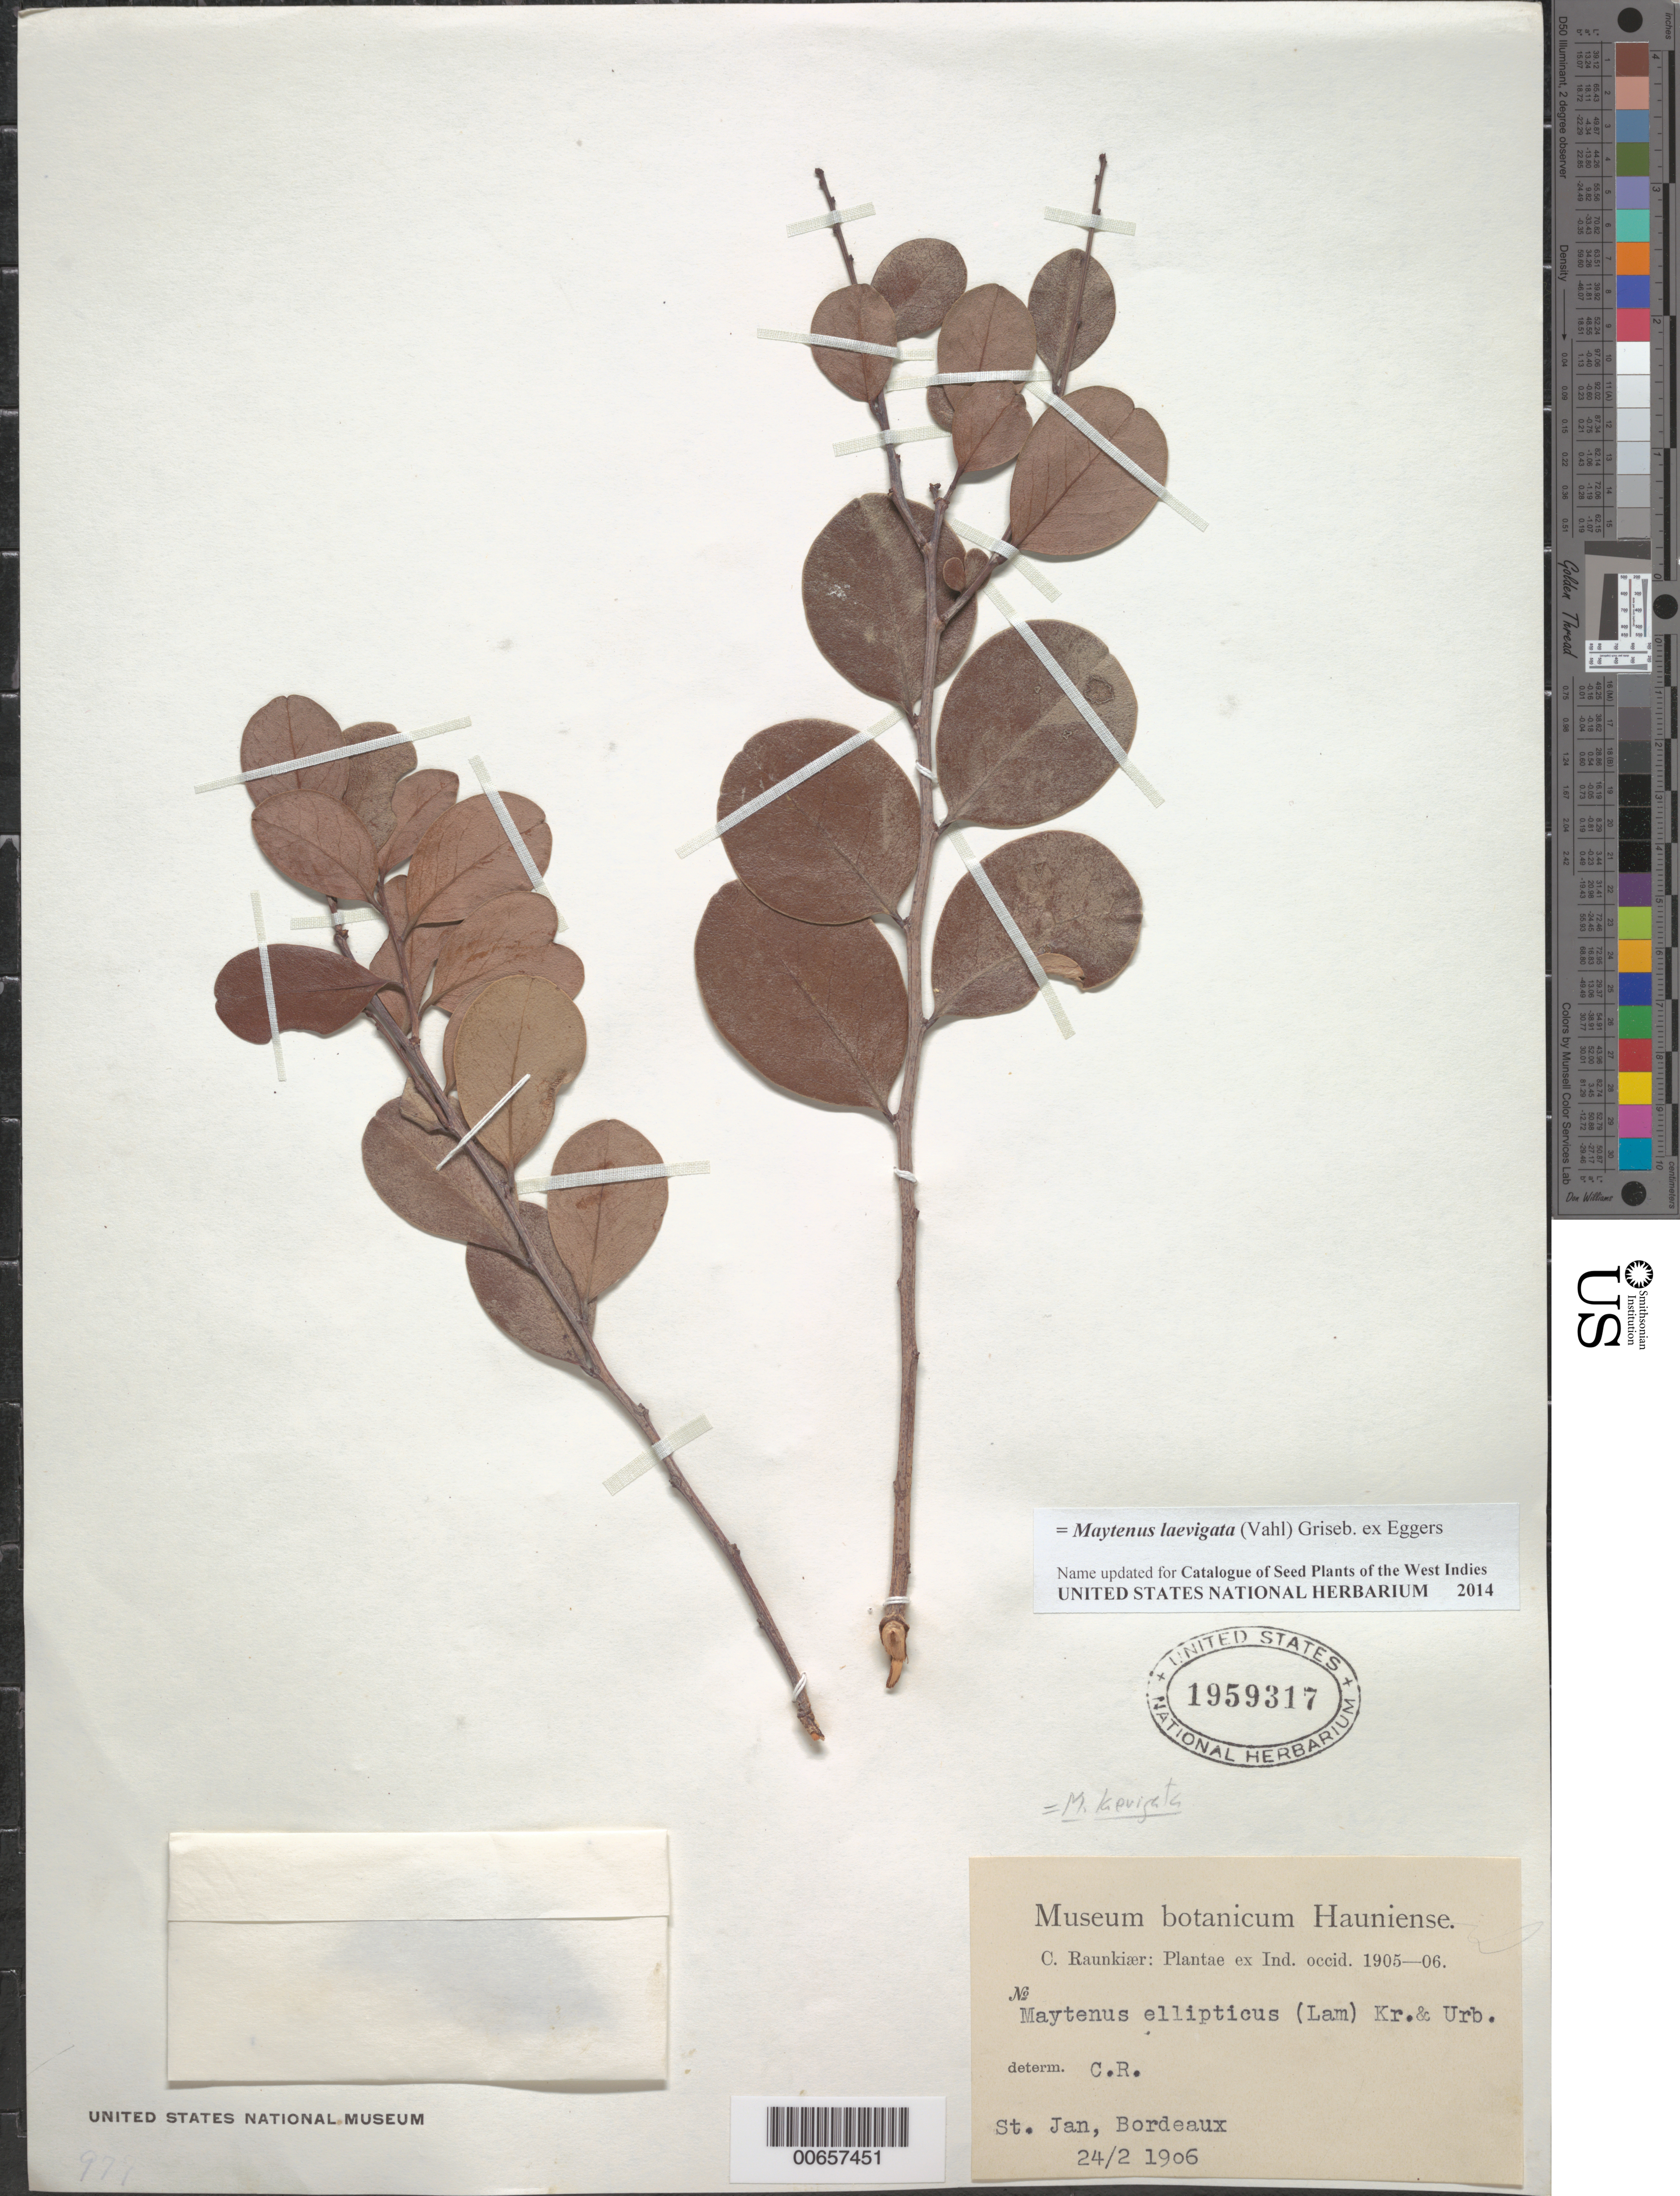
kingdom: Plantae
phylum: Tracheophyta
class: Magnoliopsida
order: Celastrales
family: Celastraceae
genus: Maytenus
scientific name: Maytenus laevigatus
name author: (Vahl) Griseb. ex Eggers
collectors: C. Raunkiær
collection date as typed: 24 Feb 1906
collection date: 1906-02-24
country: U.S. Virgin Islands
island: St. John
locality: Bordeaux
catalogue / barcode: US 1959317